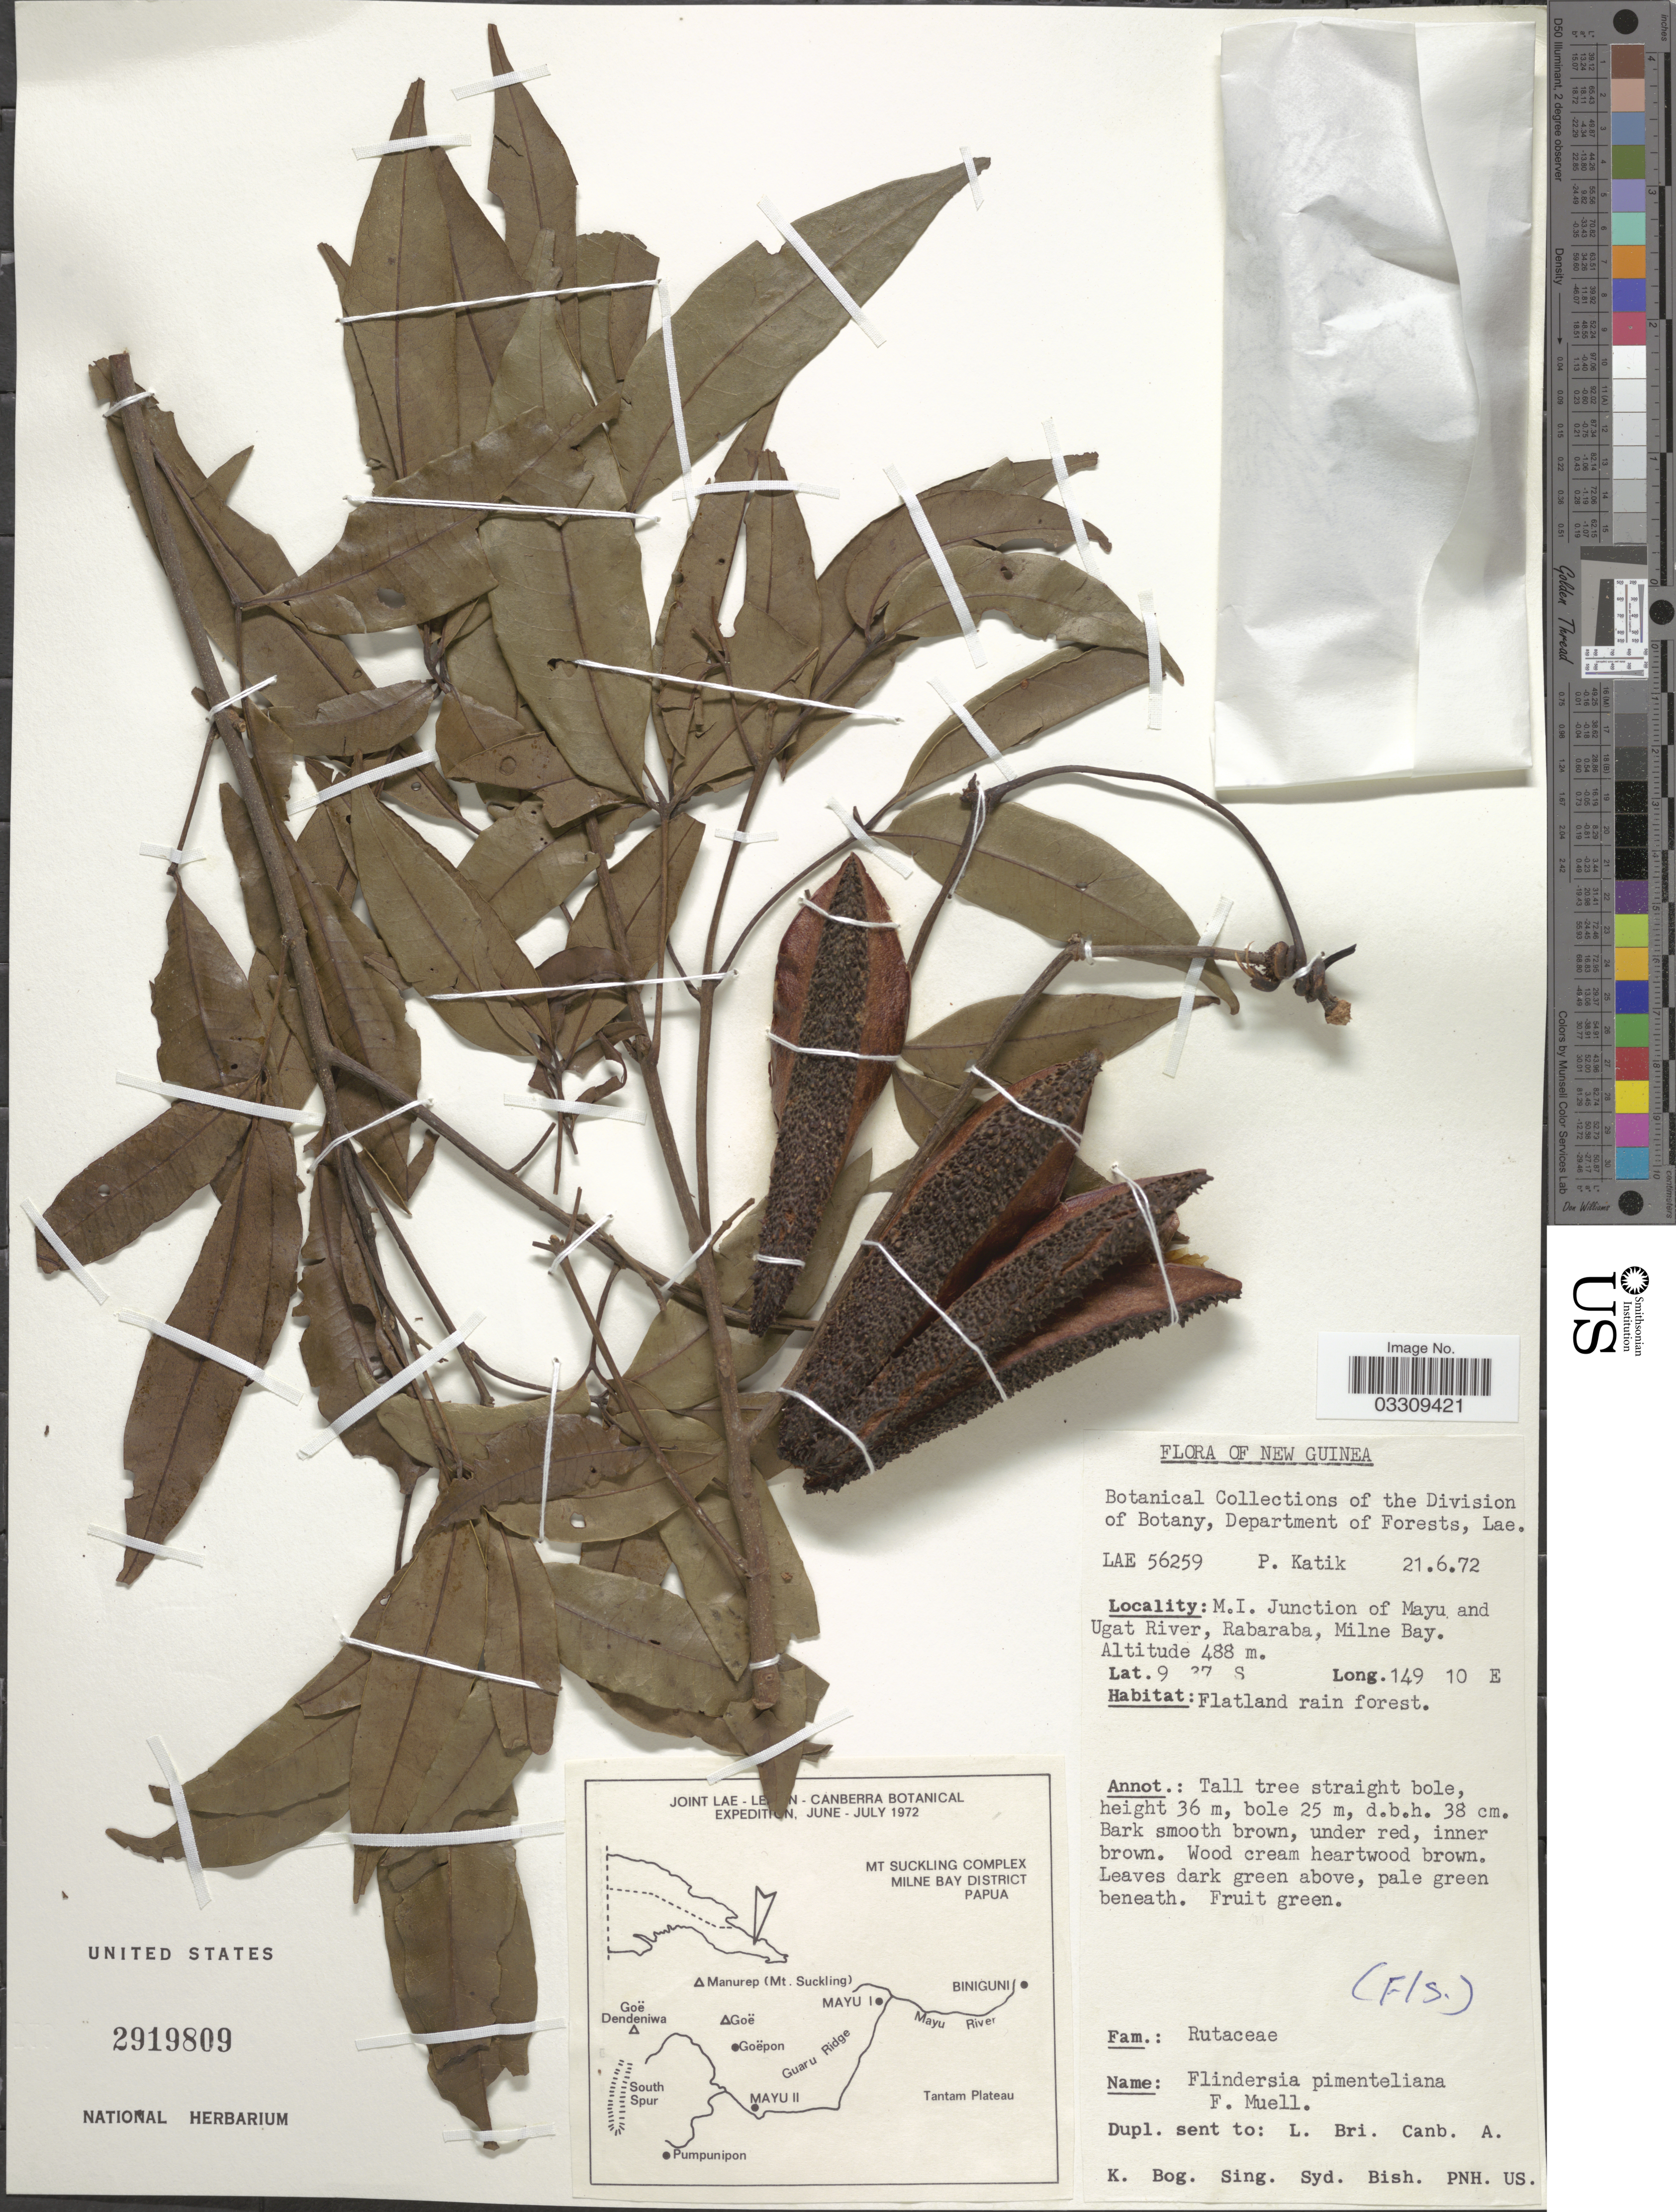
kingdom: Plantae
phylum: Tracheophyta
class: Magnoliopsida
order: Sapindales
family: Rutaceae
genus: Flindersia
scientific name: Flindersia pimenteliana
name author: F. Muell.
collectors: P. Katik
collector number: LAE56259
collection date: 1972-06-21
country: Papua New Guinea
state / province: Milne Bay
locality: New Guinea. M.I Junction of Mayu and Ugat River, Rabaraba, Milne Bay.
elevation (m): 488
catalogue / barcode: US 2919809